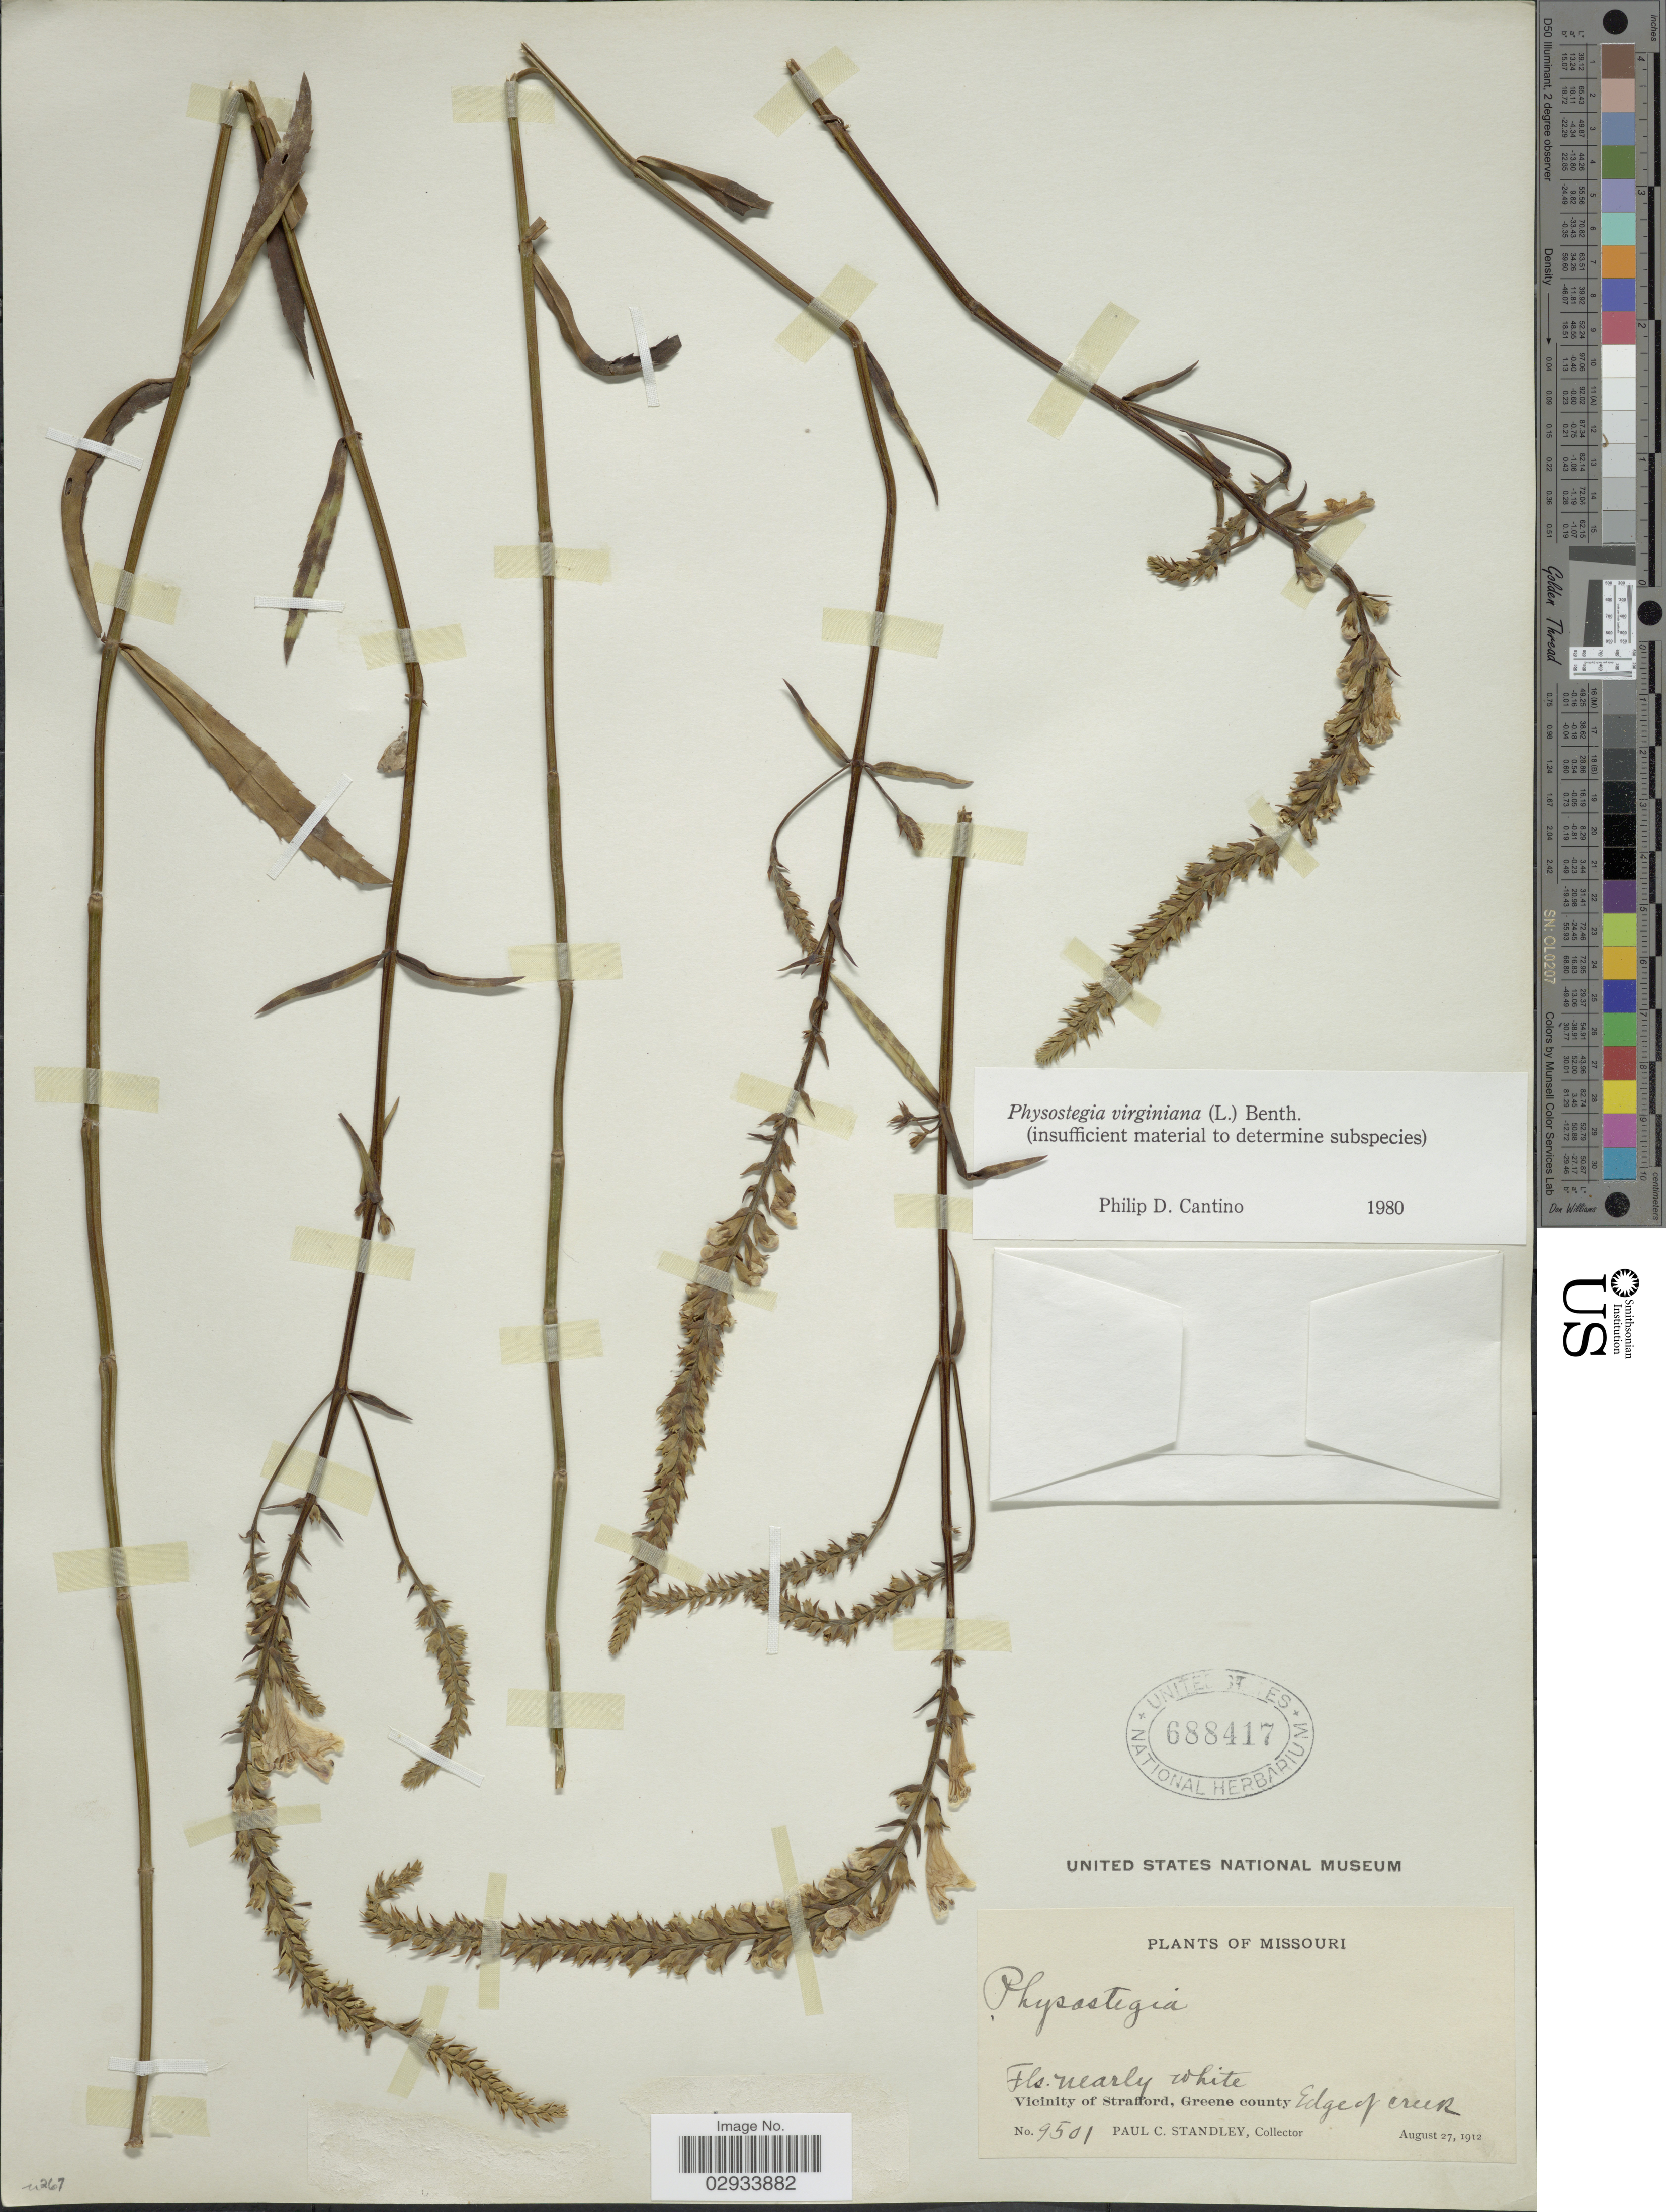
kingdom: Plantae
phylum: Tracheophyta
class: Magnoliopsida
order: Lamiales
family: Lamiaceae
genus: Physostegia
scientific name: Physostegia virginiana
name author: (L.) Benth.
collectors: P. C. Standley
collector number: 9501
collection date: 1912-08-27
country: United States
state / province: Missouri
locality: Vicinity of Strafford, Greene county, Edge of Creek.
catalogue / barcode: US 688417